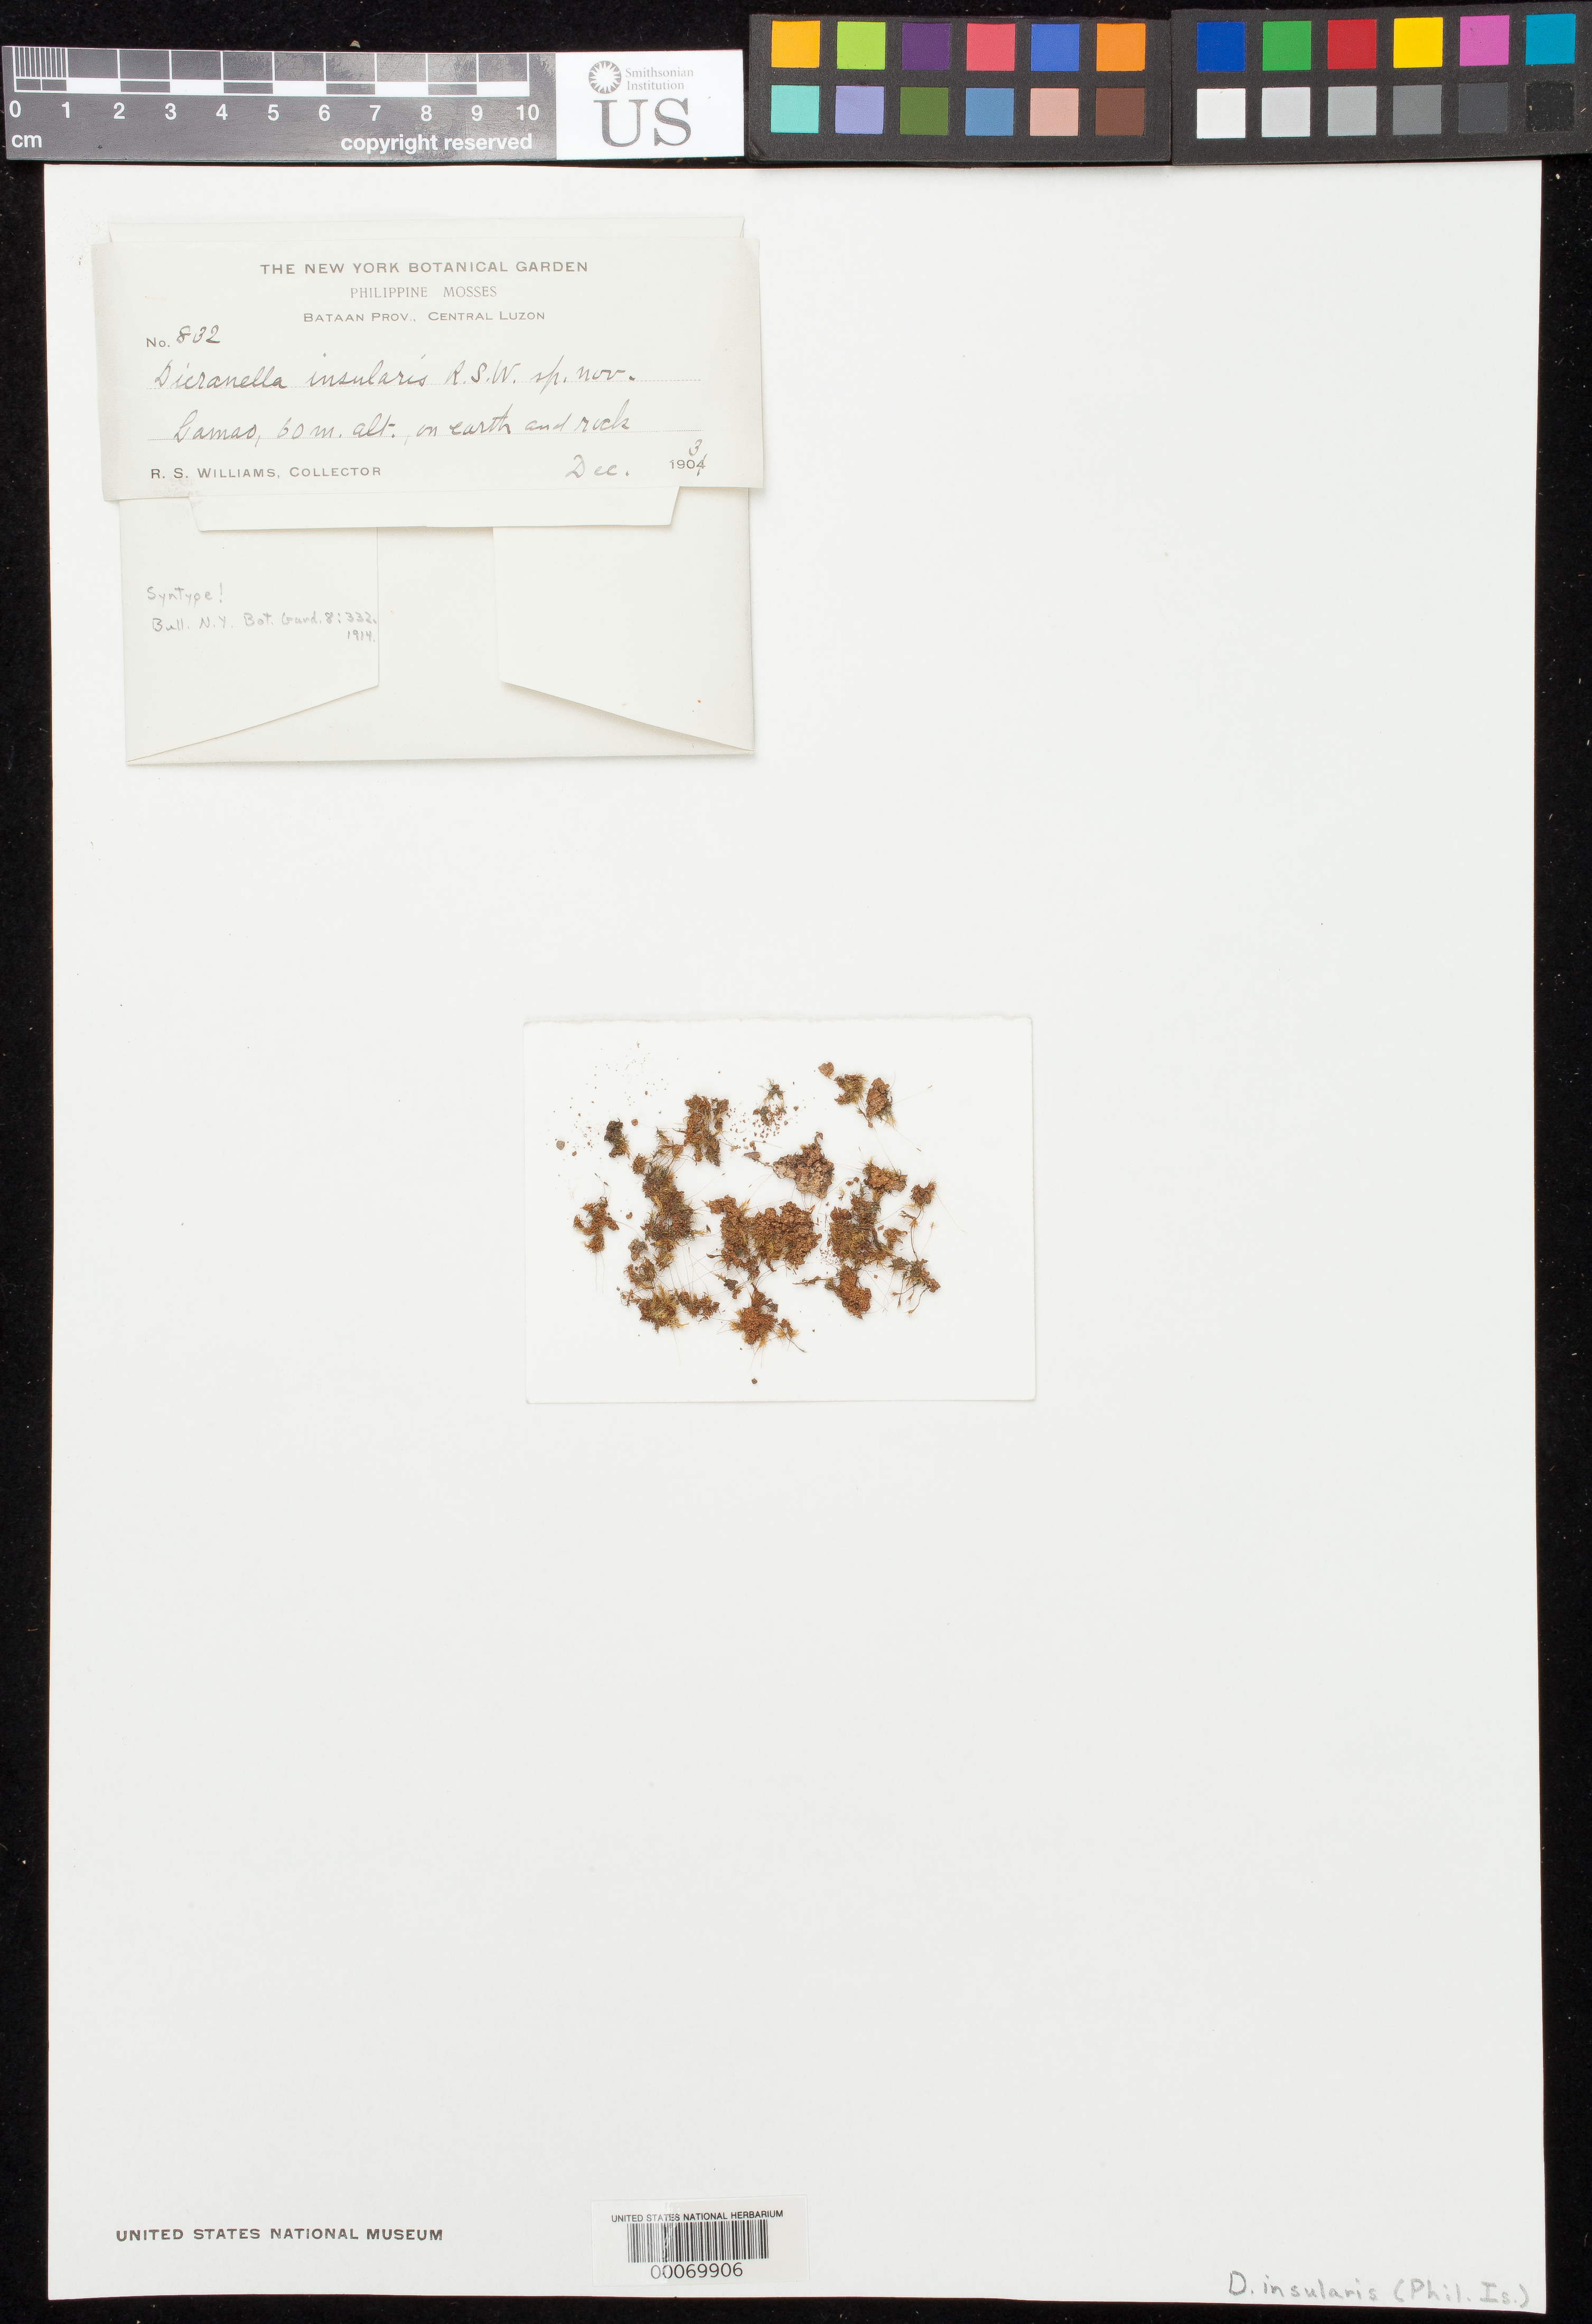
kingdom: Plantae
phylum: Bryophyta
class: Bryopsida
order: Dicranales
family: Dicranellaceae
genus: Dicranella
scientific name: Dicranella insularis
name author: R.S. Williams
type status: Syntype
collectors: R. S. Williams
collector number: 832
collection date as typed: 29 Dec 1903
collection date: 1903-12-29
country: Philippines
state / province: Central Luzon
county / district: Bataan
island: Luzon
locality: Lamao.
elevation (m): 60